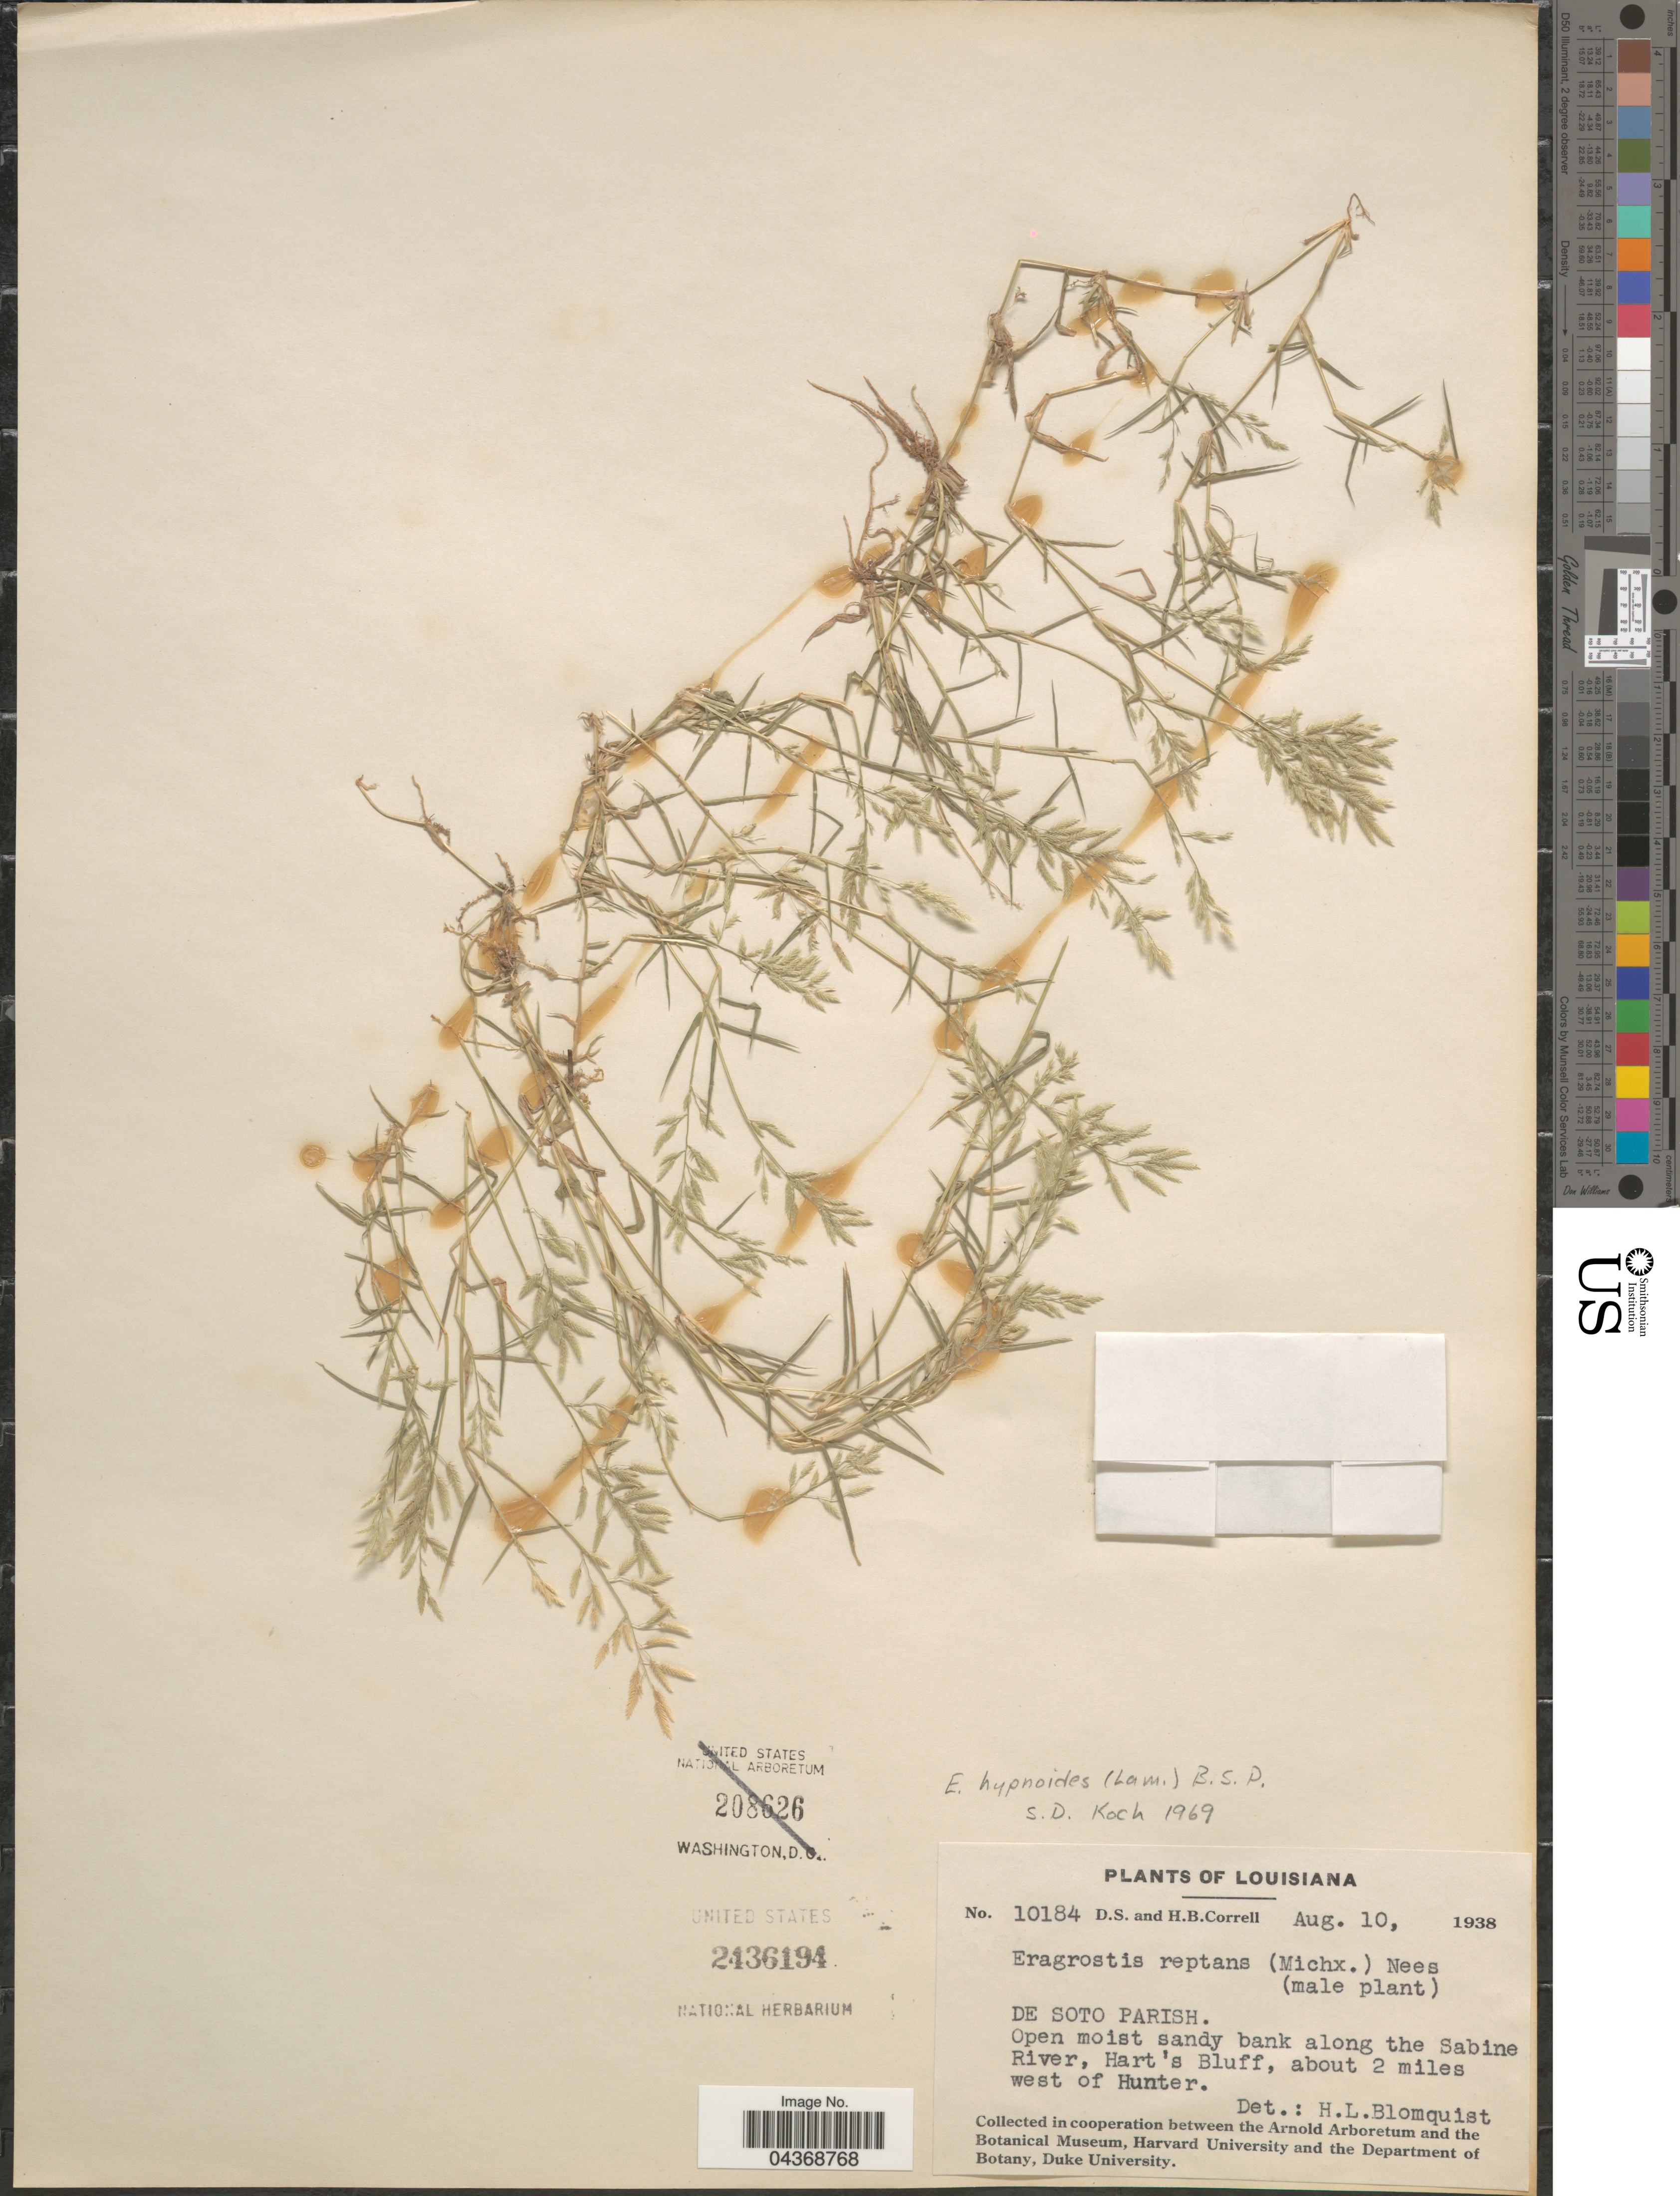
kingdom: Plantae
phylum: Tracheophyta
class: Liliopsida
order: Poales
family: Poaceae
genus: Eragrostis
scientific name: Eragrostis hypnoides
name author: (Lam.) Britton, Stearns & Poggenb.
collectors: D. S. Correll & H. Correll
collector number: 10184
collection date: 1938-08-10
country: United States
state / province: Louisiana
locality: De Soto Parish. Open moist sandy bank along the Sabine River, Hart's Bluff, about 2 miles west of Hunter.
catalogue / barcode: US 2436194